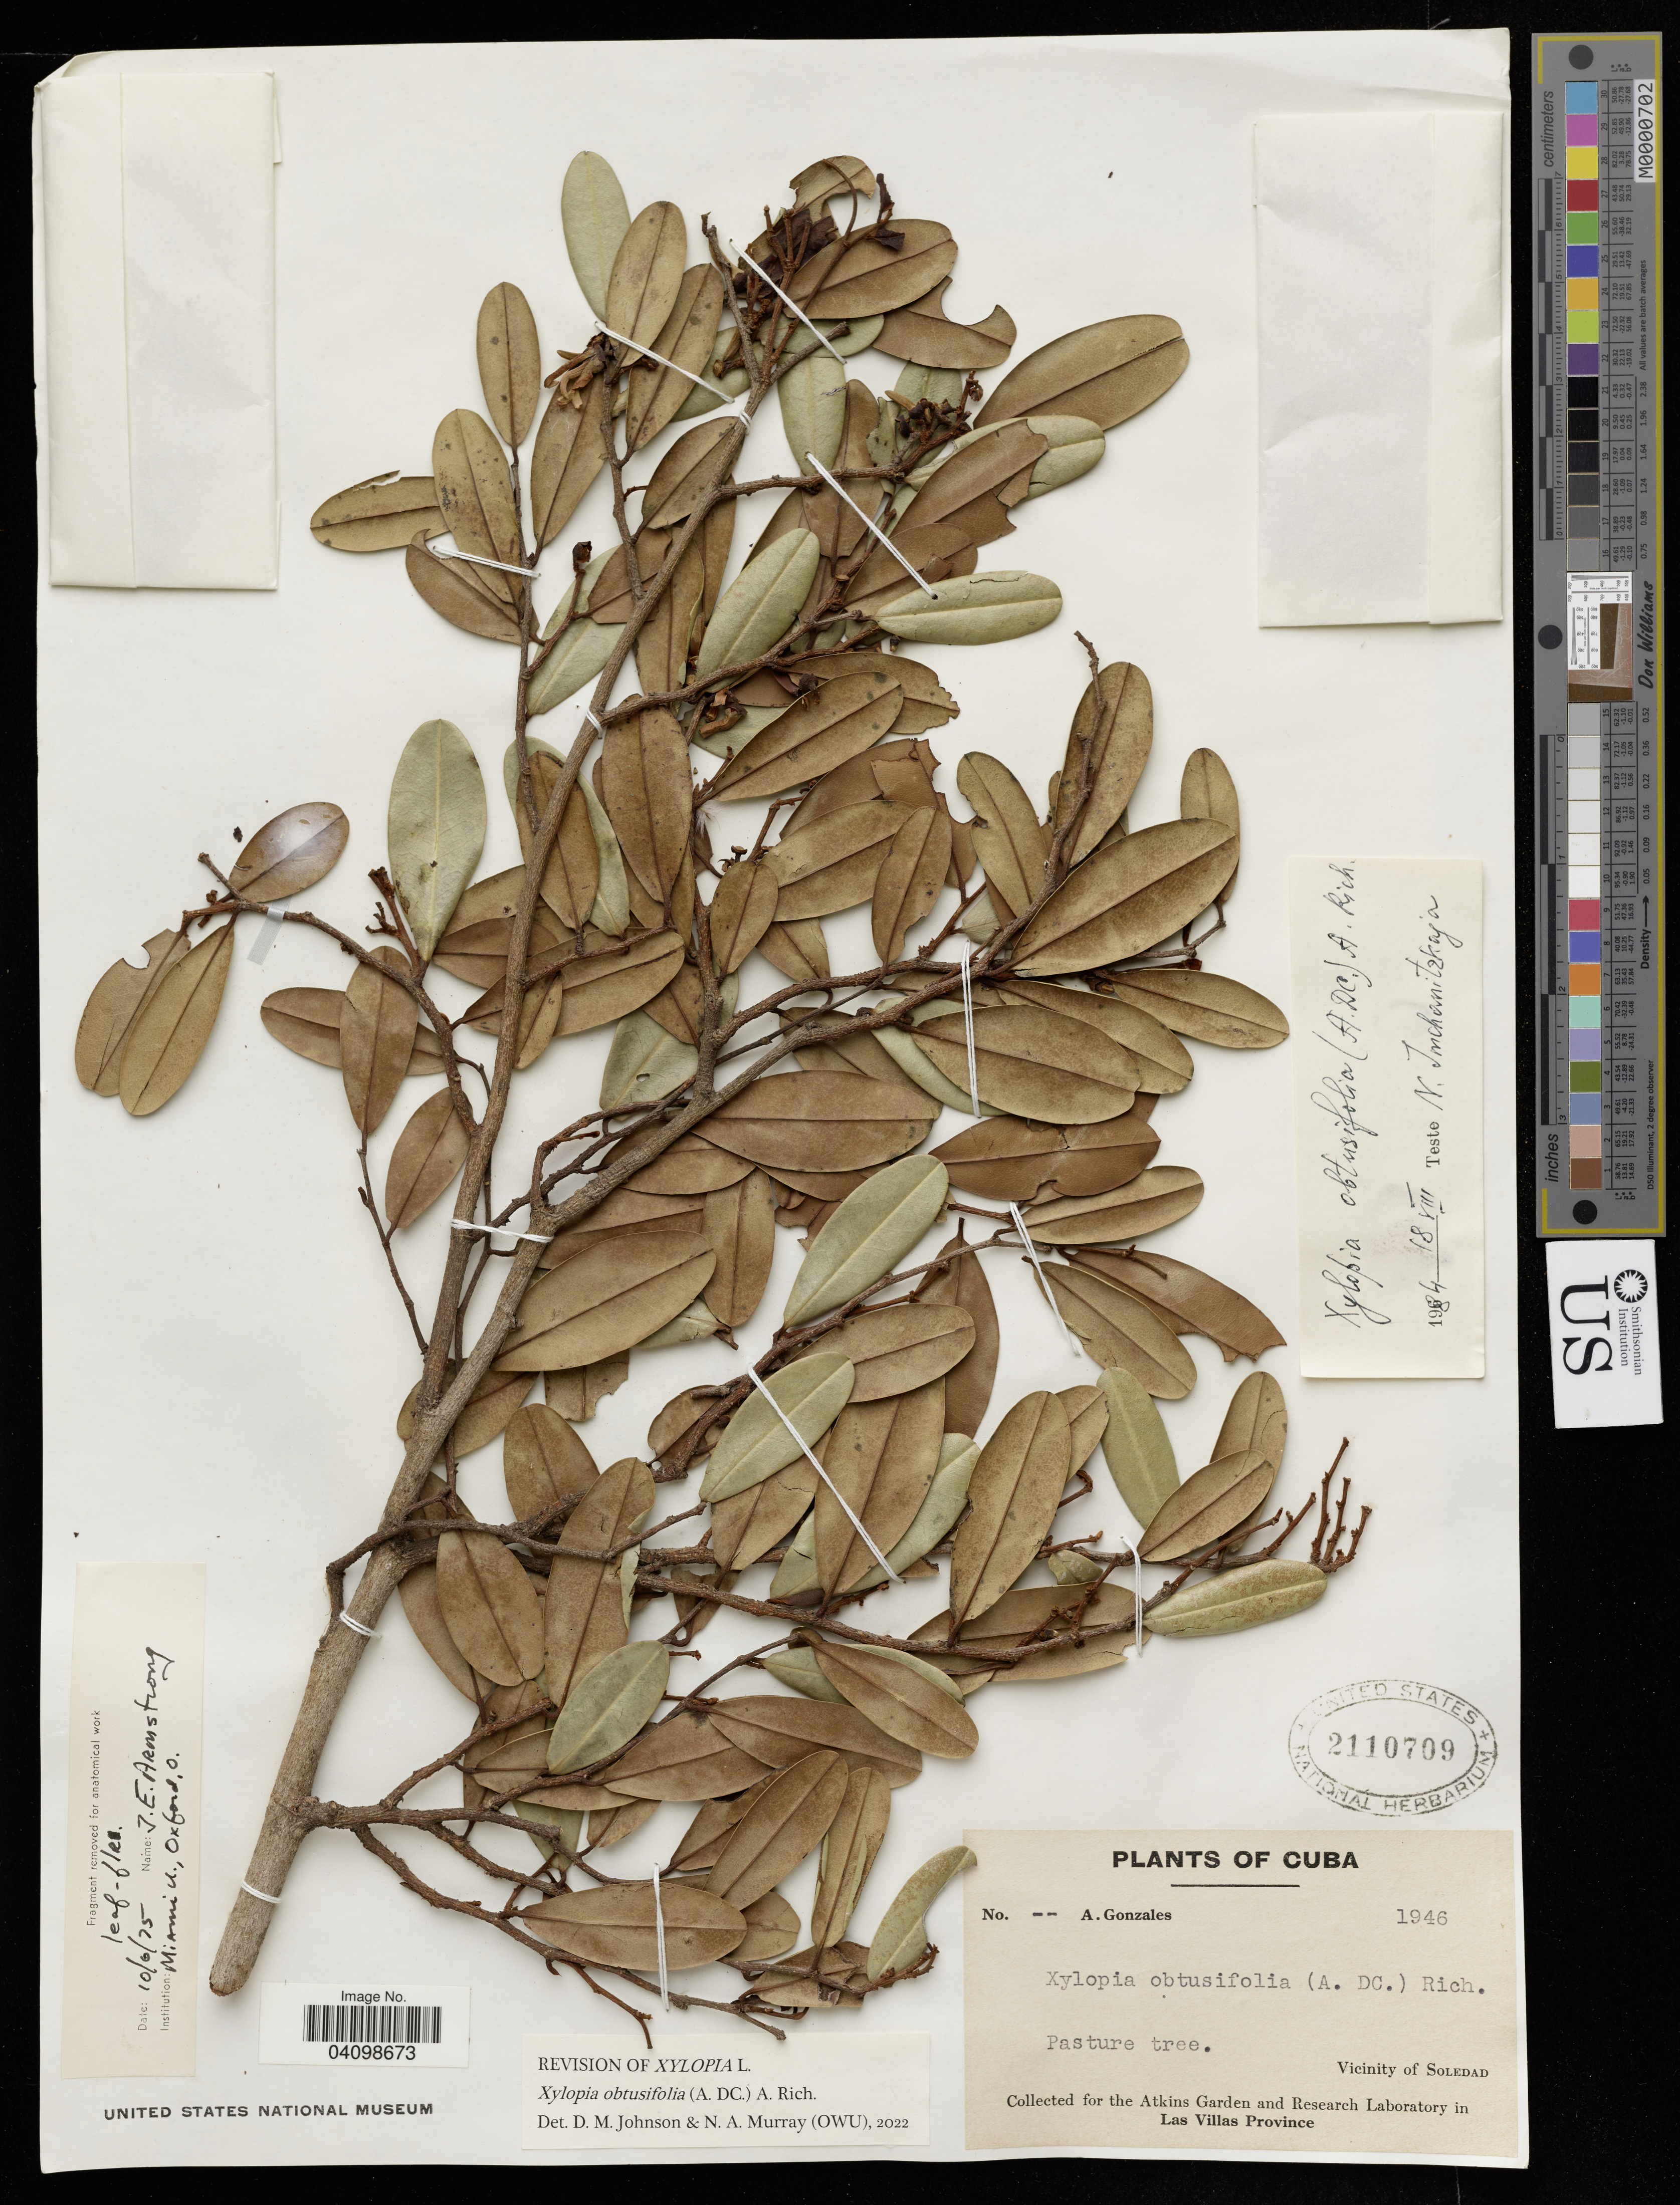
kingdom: Plantae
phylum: Tracheophyta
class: Magnoliopsida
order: Magnoliales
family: Annonaceae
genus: Xylopia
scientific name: Xylopia obtusifolia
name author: (A. DC.) A. Rich.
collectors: A. Gonzáles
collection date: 1946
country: Cuba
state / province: Las Villas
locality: Vicinity of Soledad.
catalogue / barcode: US 2110709